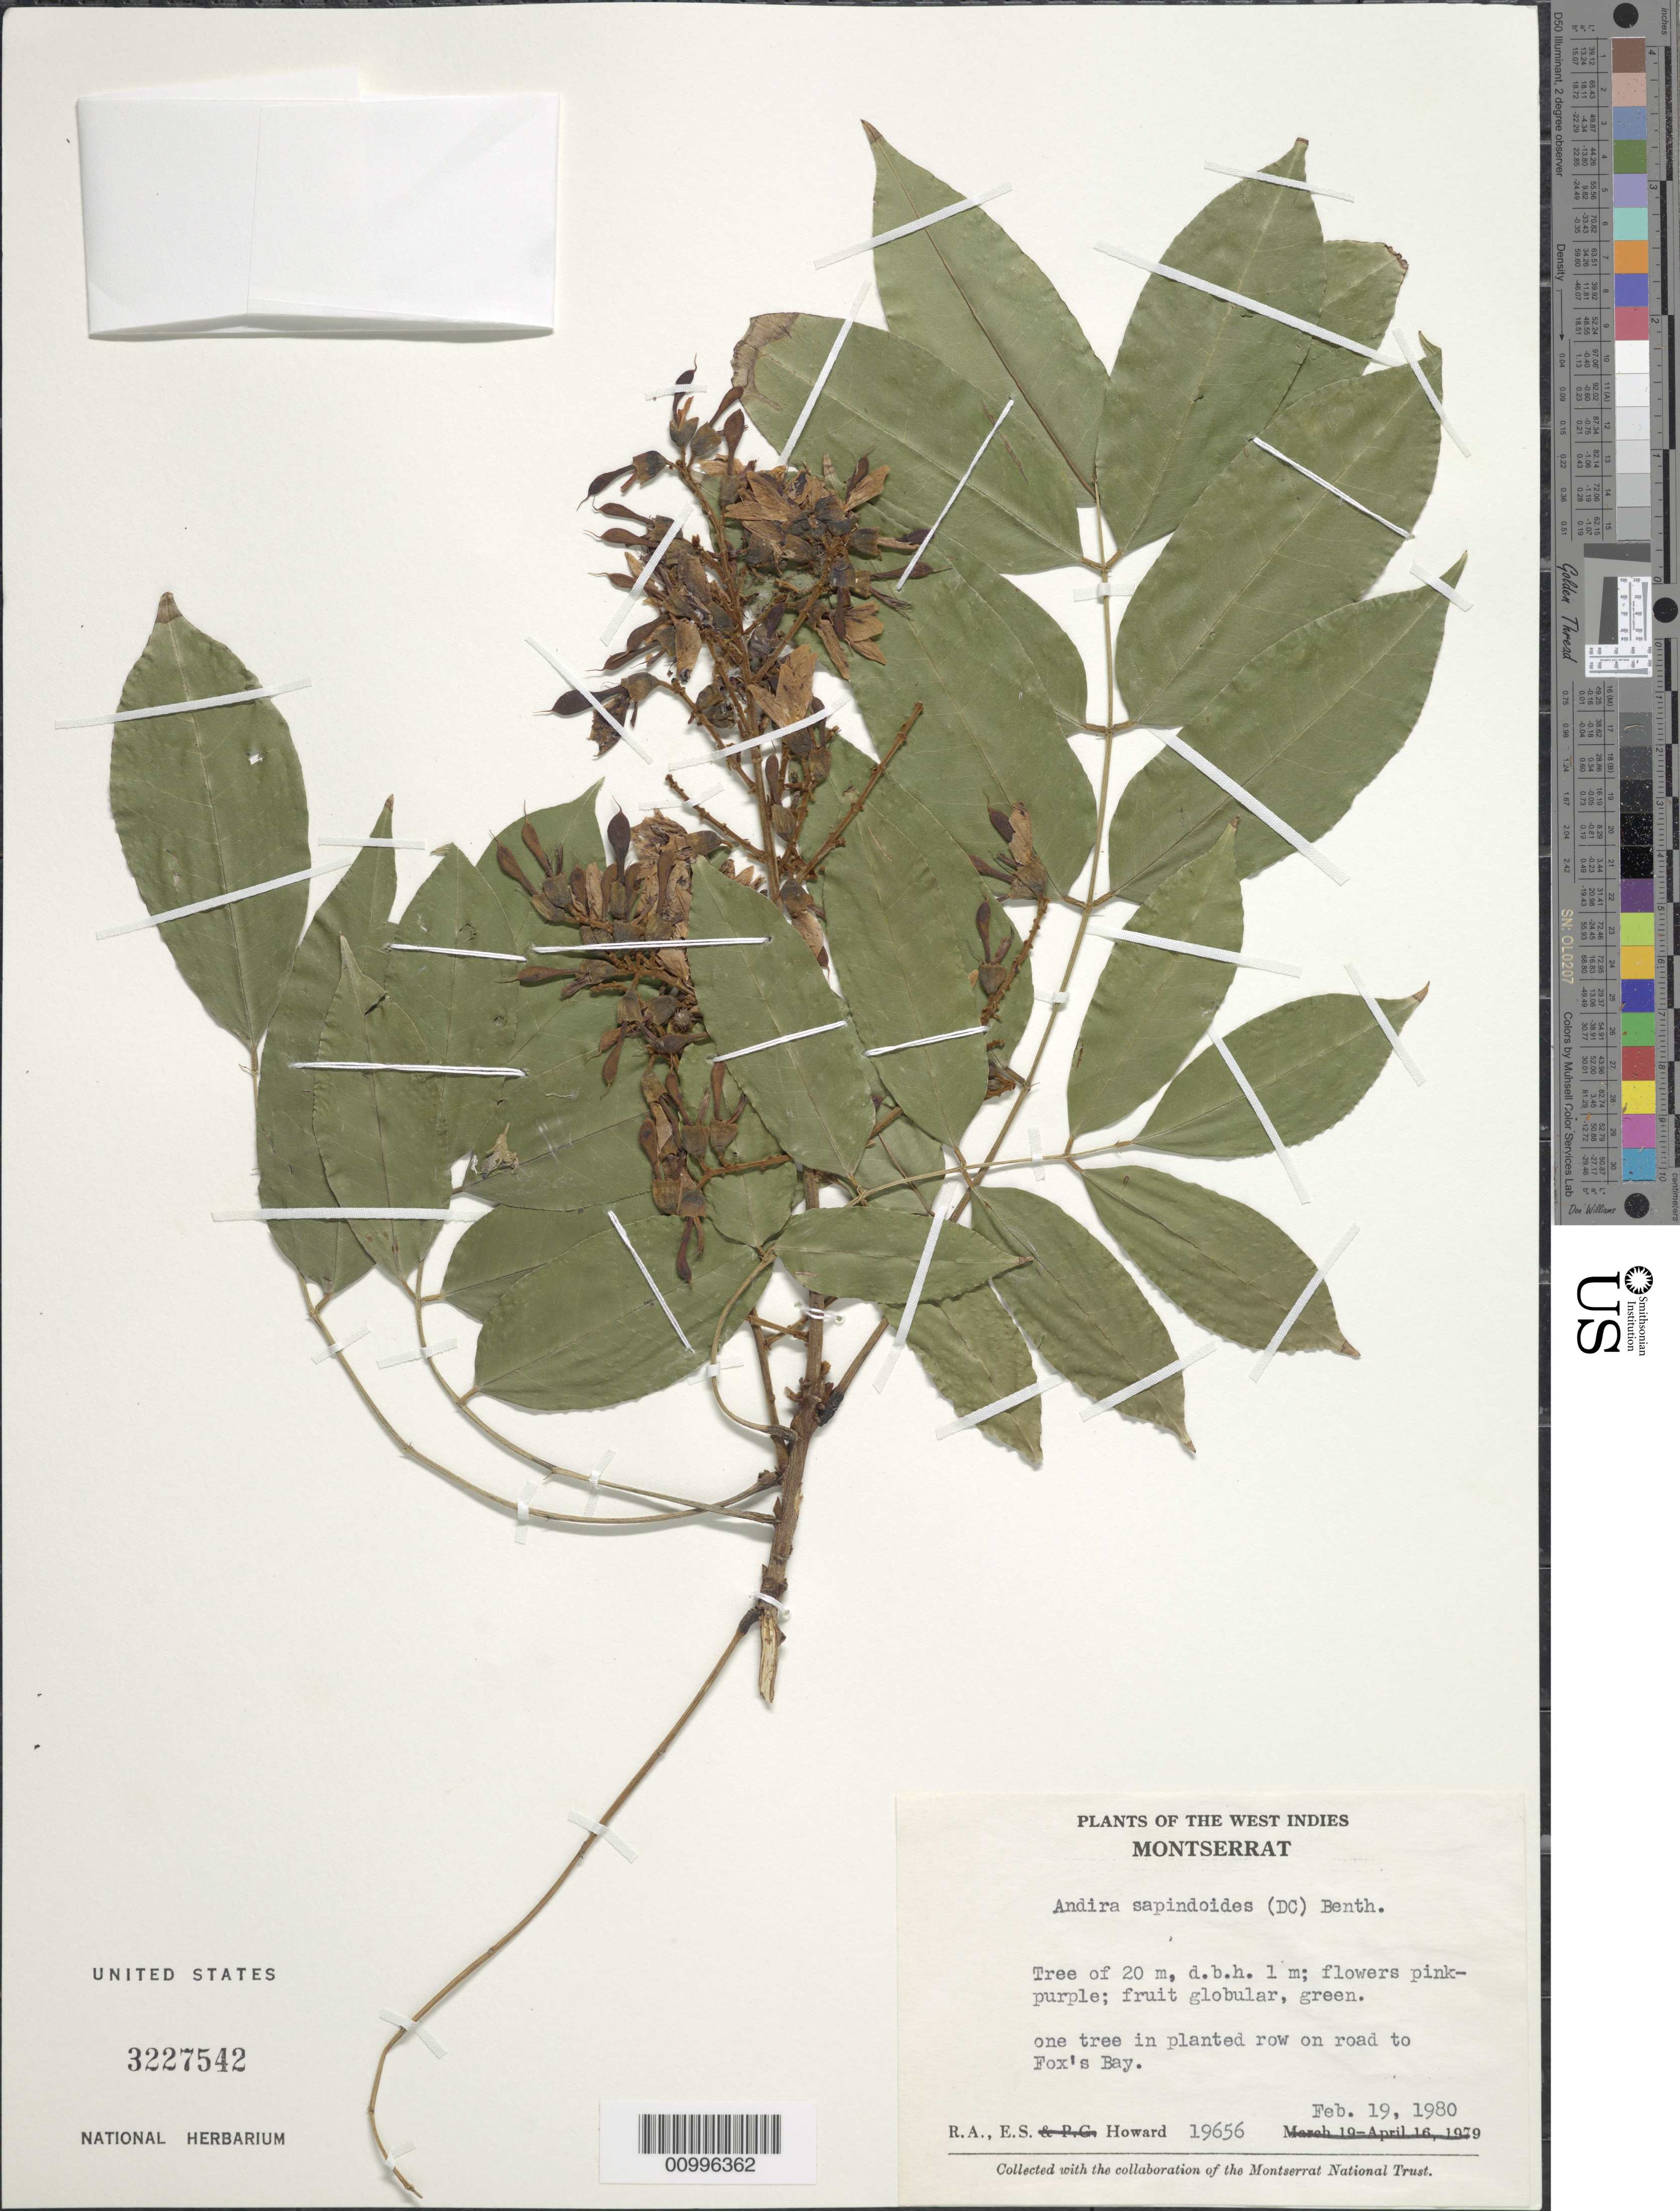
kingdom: Plantae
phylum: Tracheophyta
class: Magnoliopsida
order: Fabales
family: Fabaceae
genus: Andira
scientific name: Andira sapindoides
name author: (DC.) Benth.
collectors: R. A. Howard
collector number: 19656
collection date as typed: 19 Feb 1980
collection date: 1980-02-19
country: Montserrat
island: Montserrat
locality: Tree of 20 m, d.b.h. 1m; flowers pink-purple; fruit globular, green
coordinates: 0 N, 0 E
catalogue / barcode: US 3227542